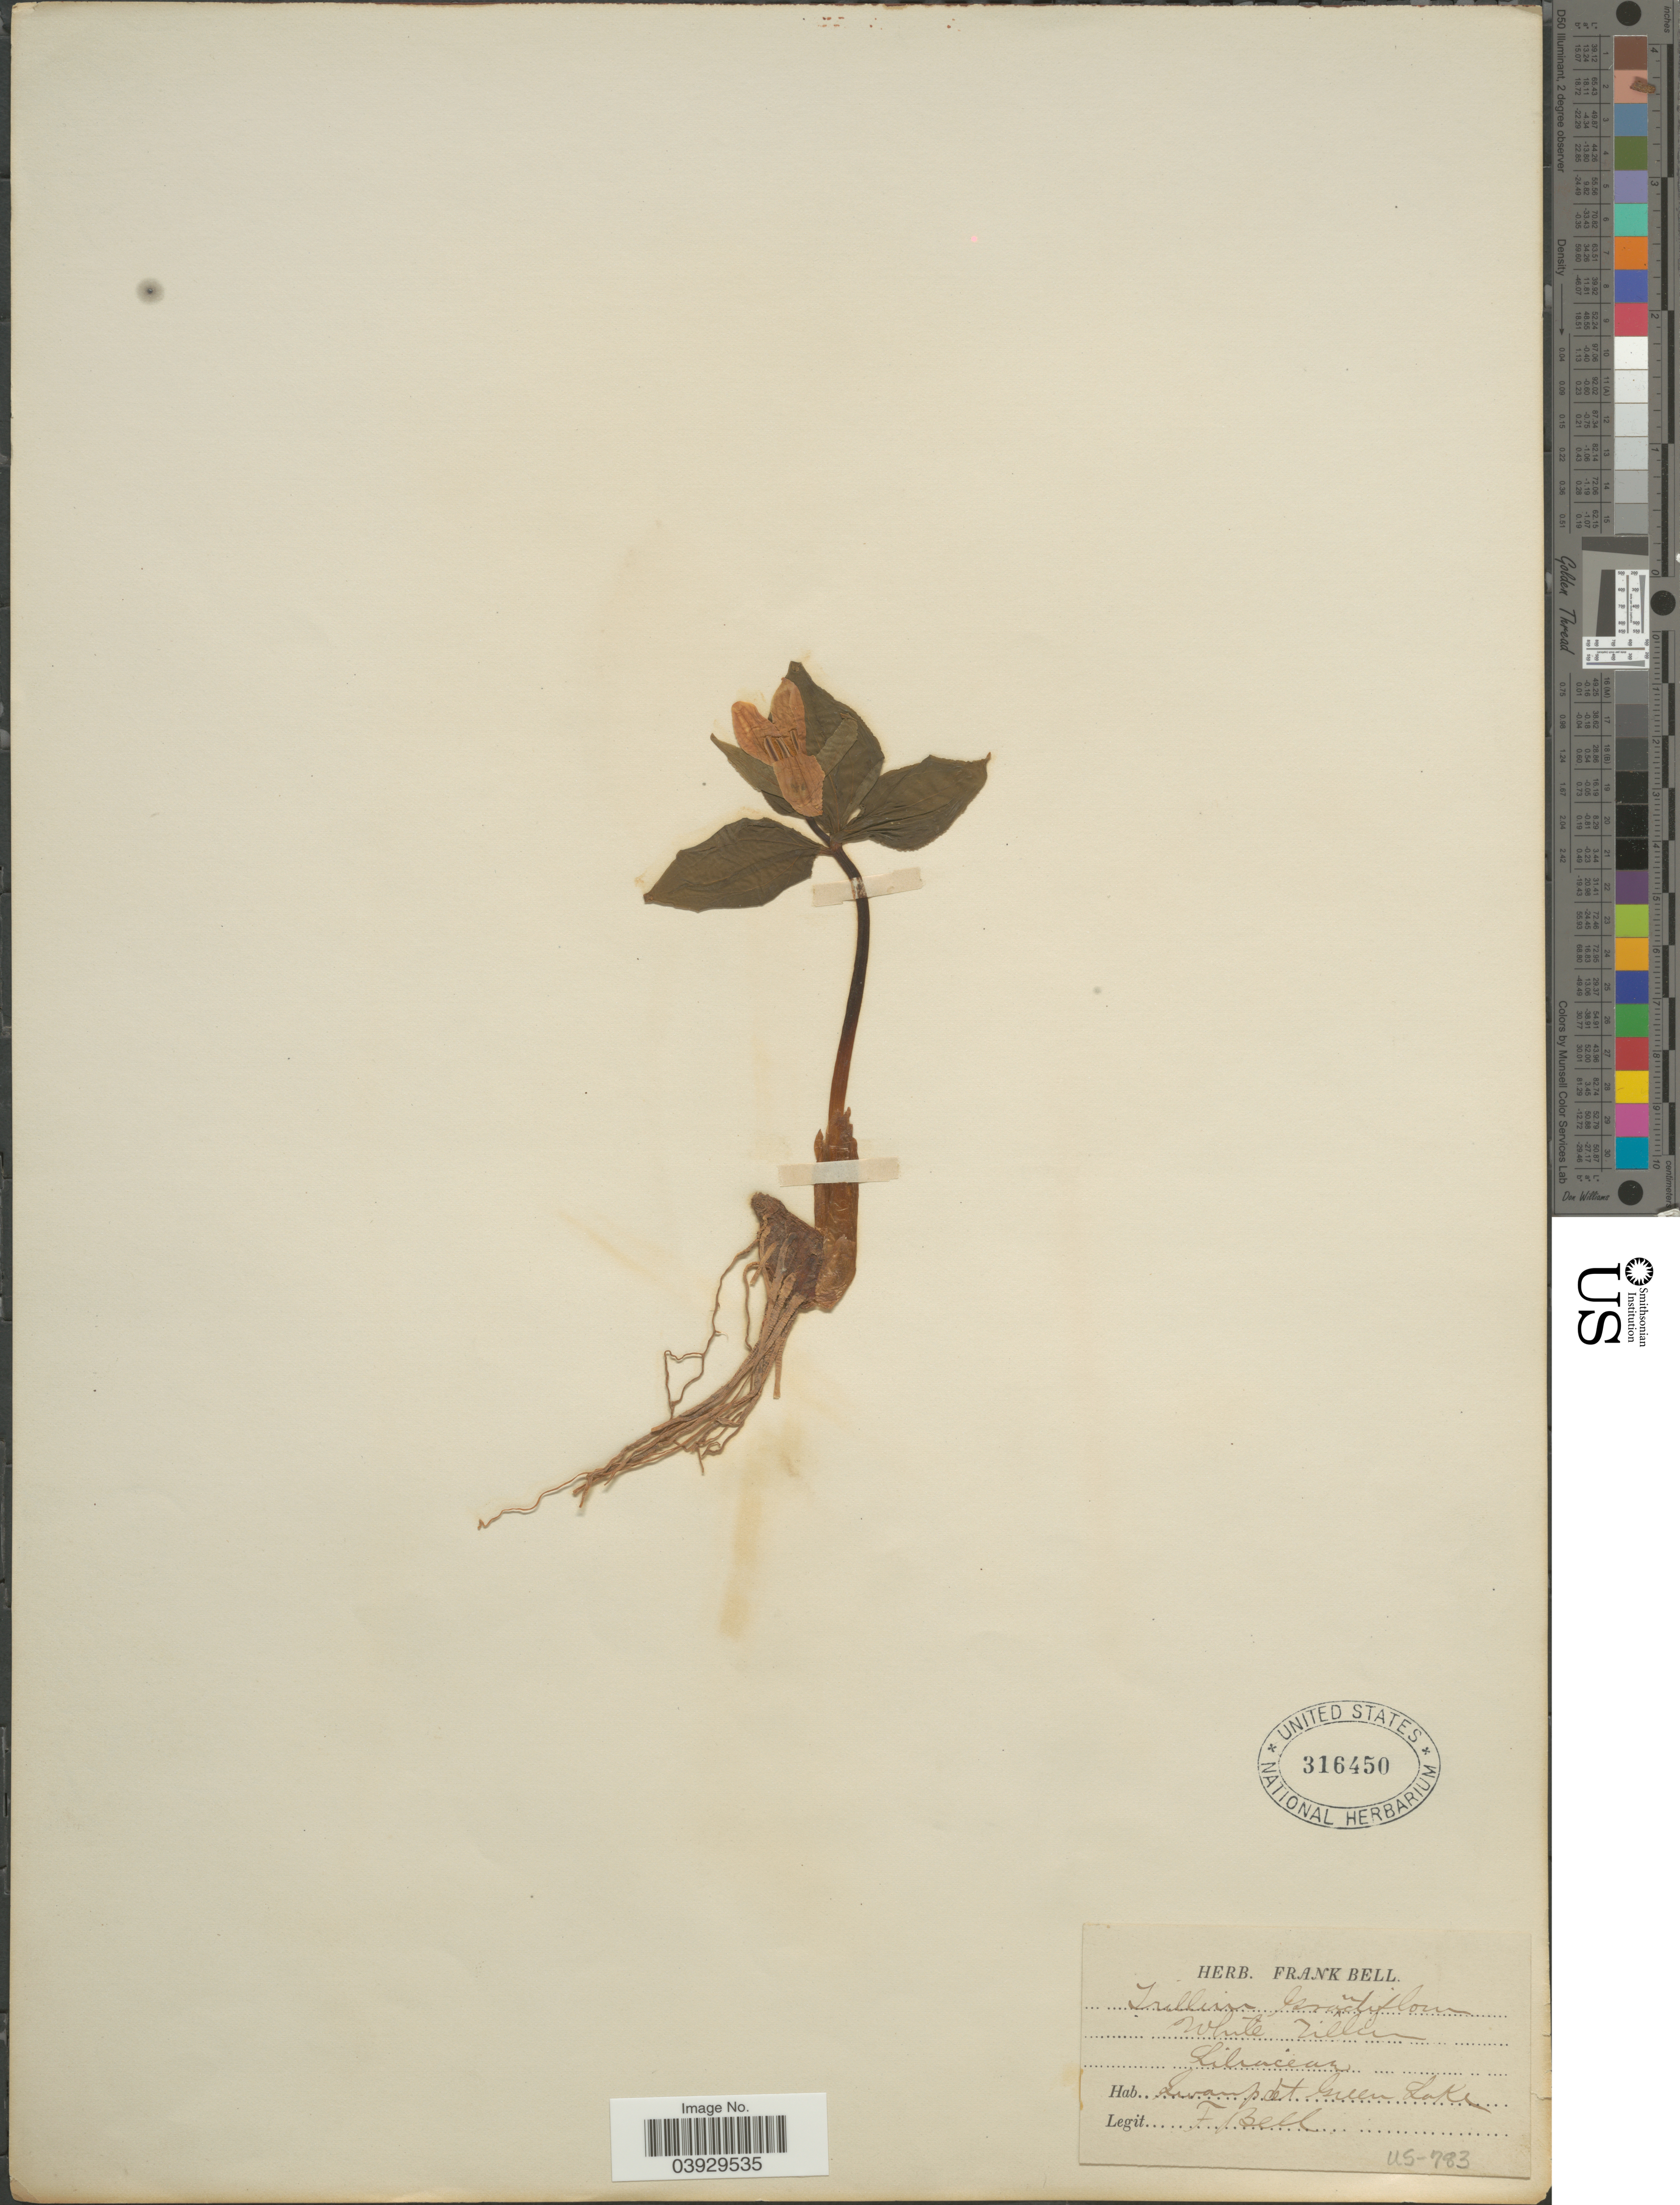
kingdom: Plantae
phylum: Tracheophyta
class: Liliopsida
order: Liliales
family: Melanthiaceae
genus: Trillium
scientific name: Trillium grandiflorum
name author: (Michx.) Salisb.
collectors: F. Bell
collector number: US-783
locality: Swamp at Green Lake.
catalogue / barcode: US 316450